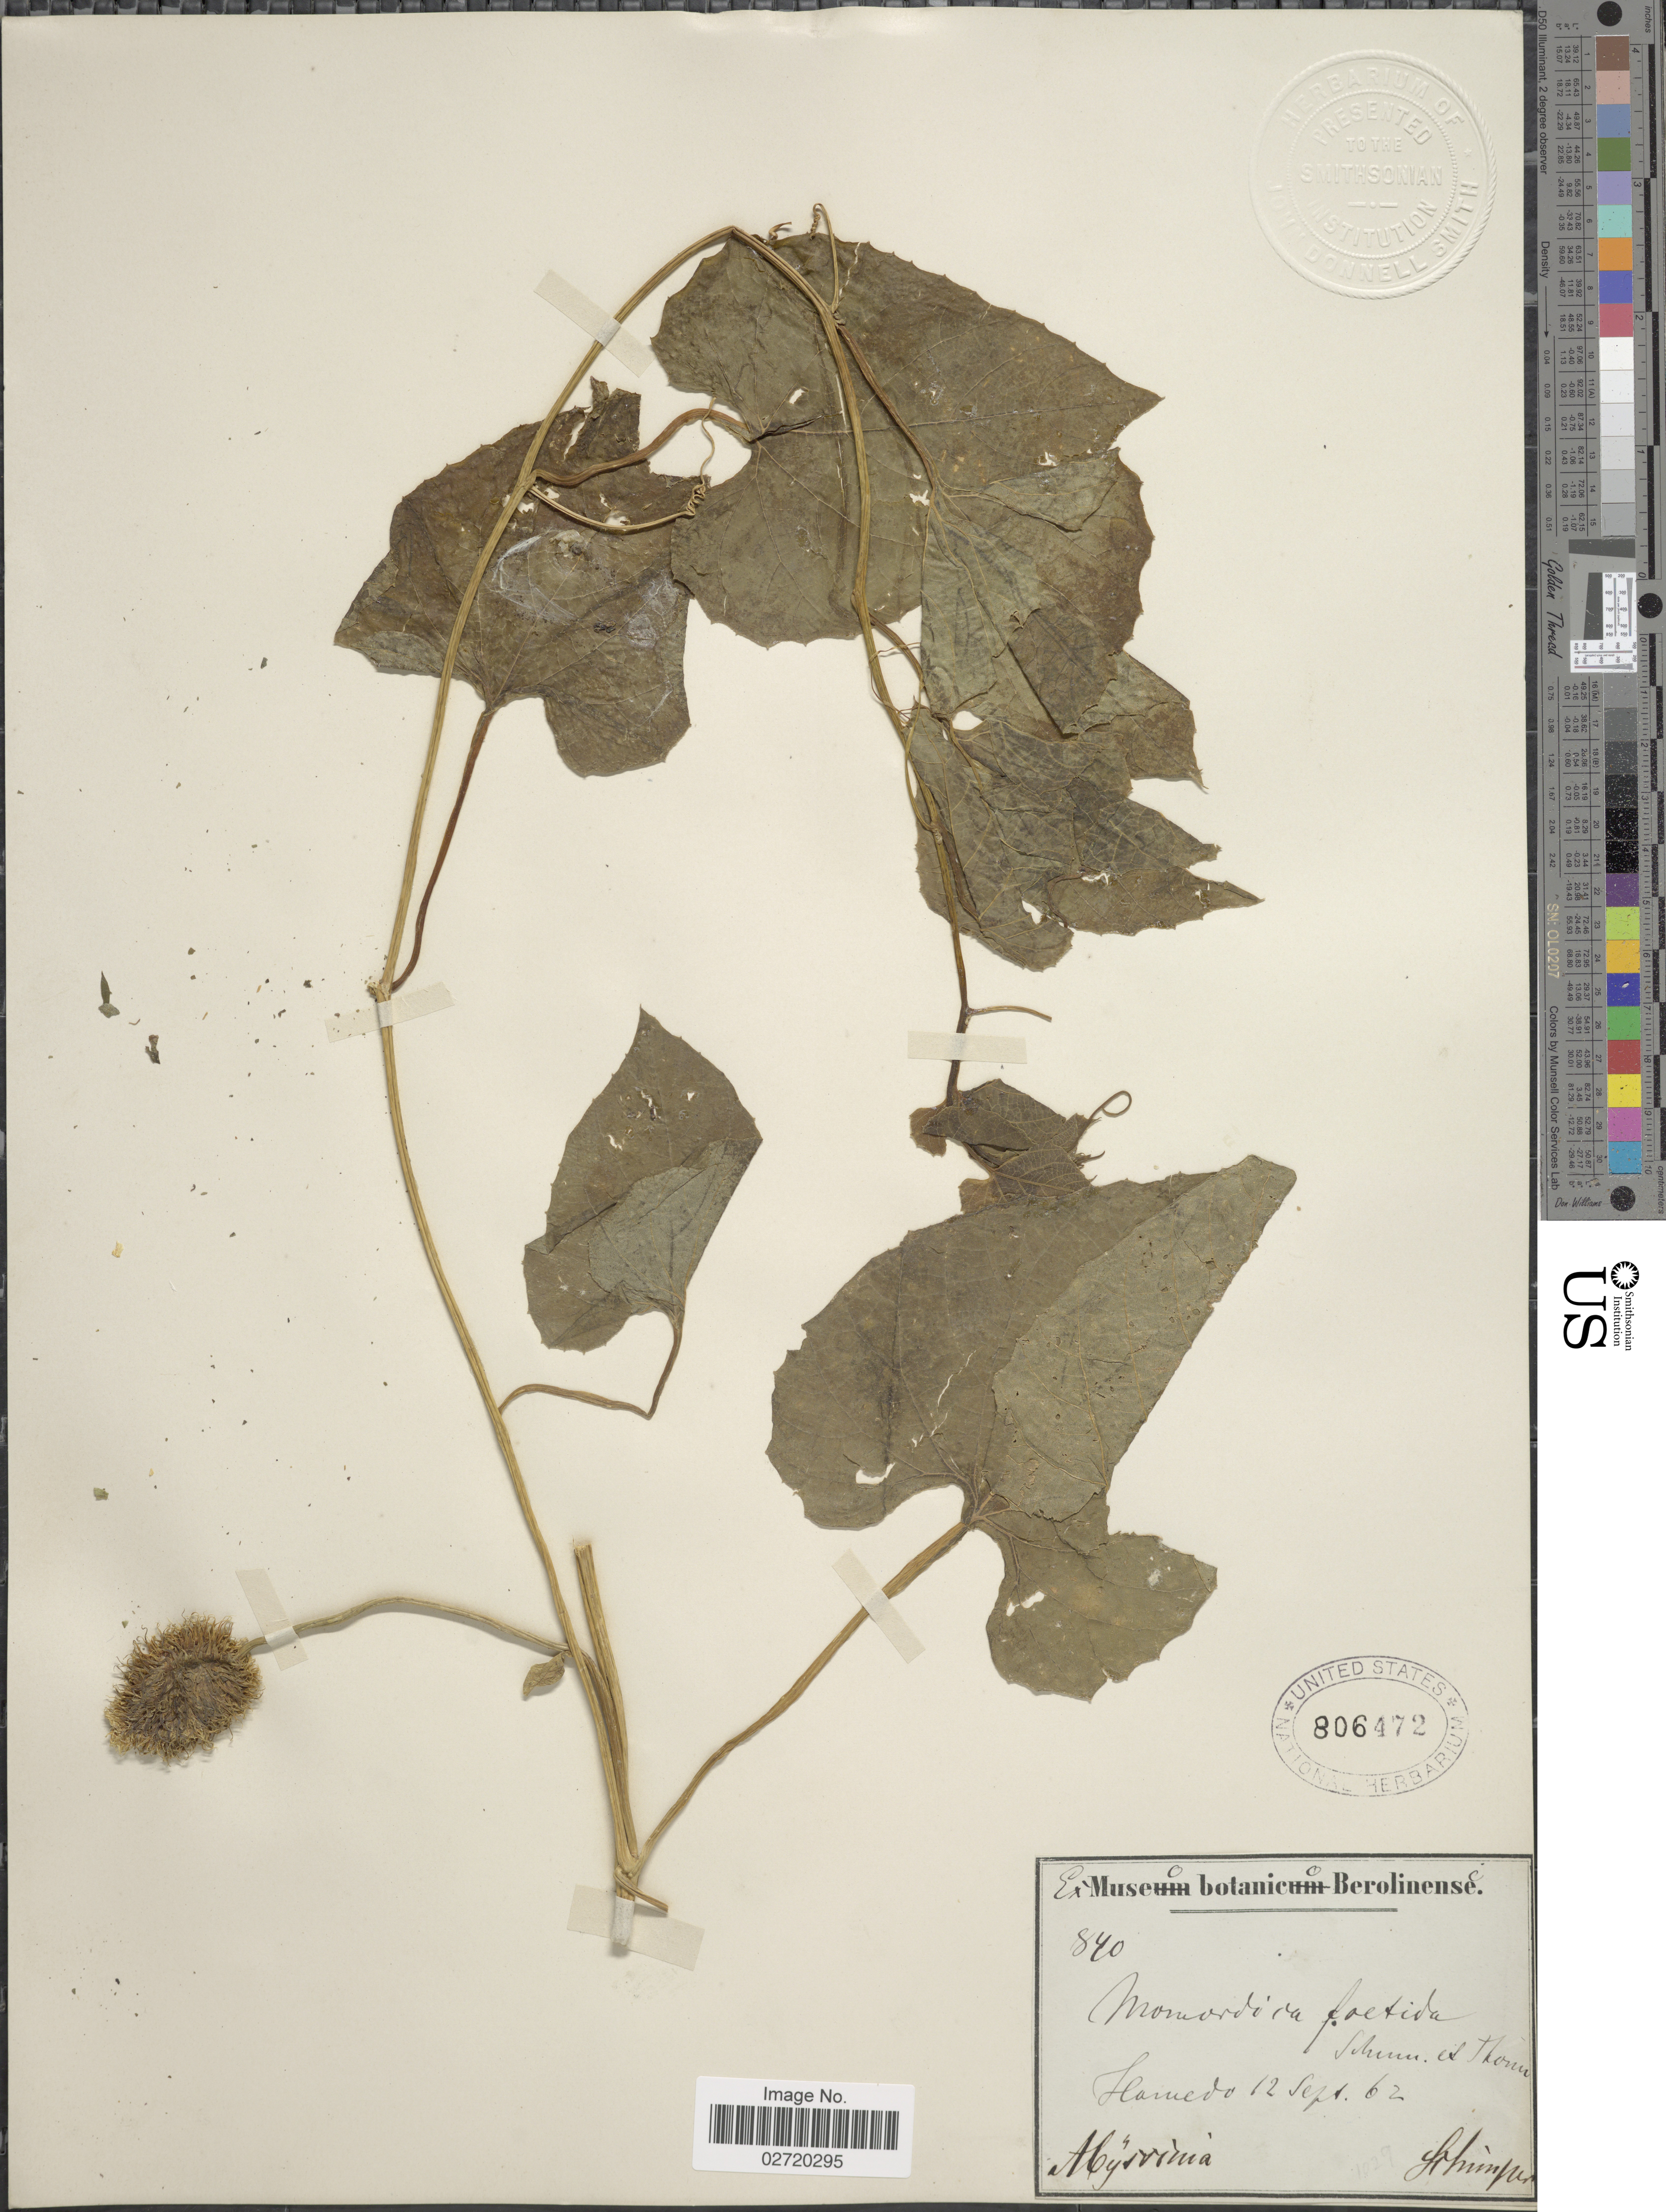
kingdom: Plantae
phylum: Tracheophyta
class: Magnoliopsida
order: Cucurbitales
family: Cucurbitaceae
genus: Momordica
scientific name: Momordica foetida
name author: Schumach.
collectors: -. Schimper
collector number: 840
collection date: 1862-09-12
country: Eritrea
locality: Hamedo, Abyssinia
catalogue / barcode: US 806472